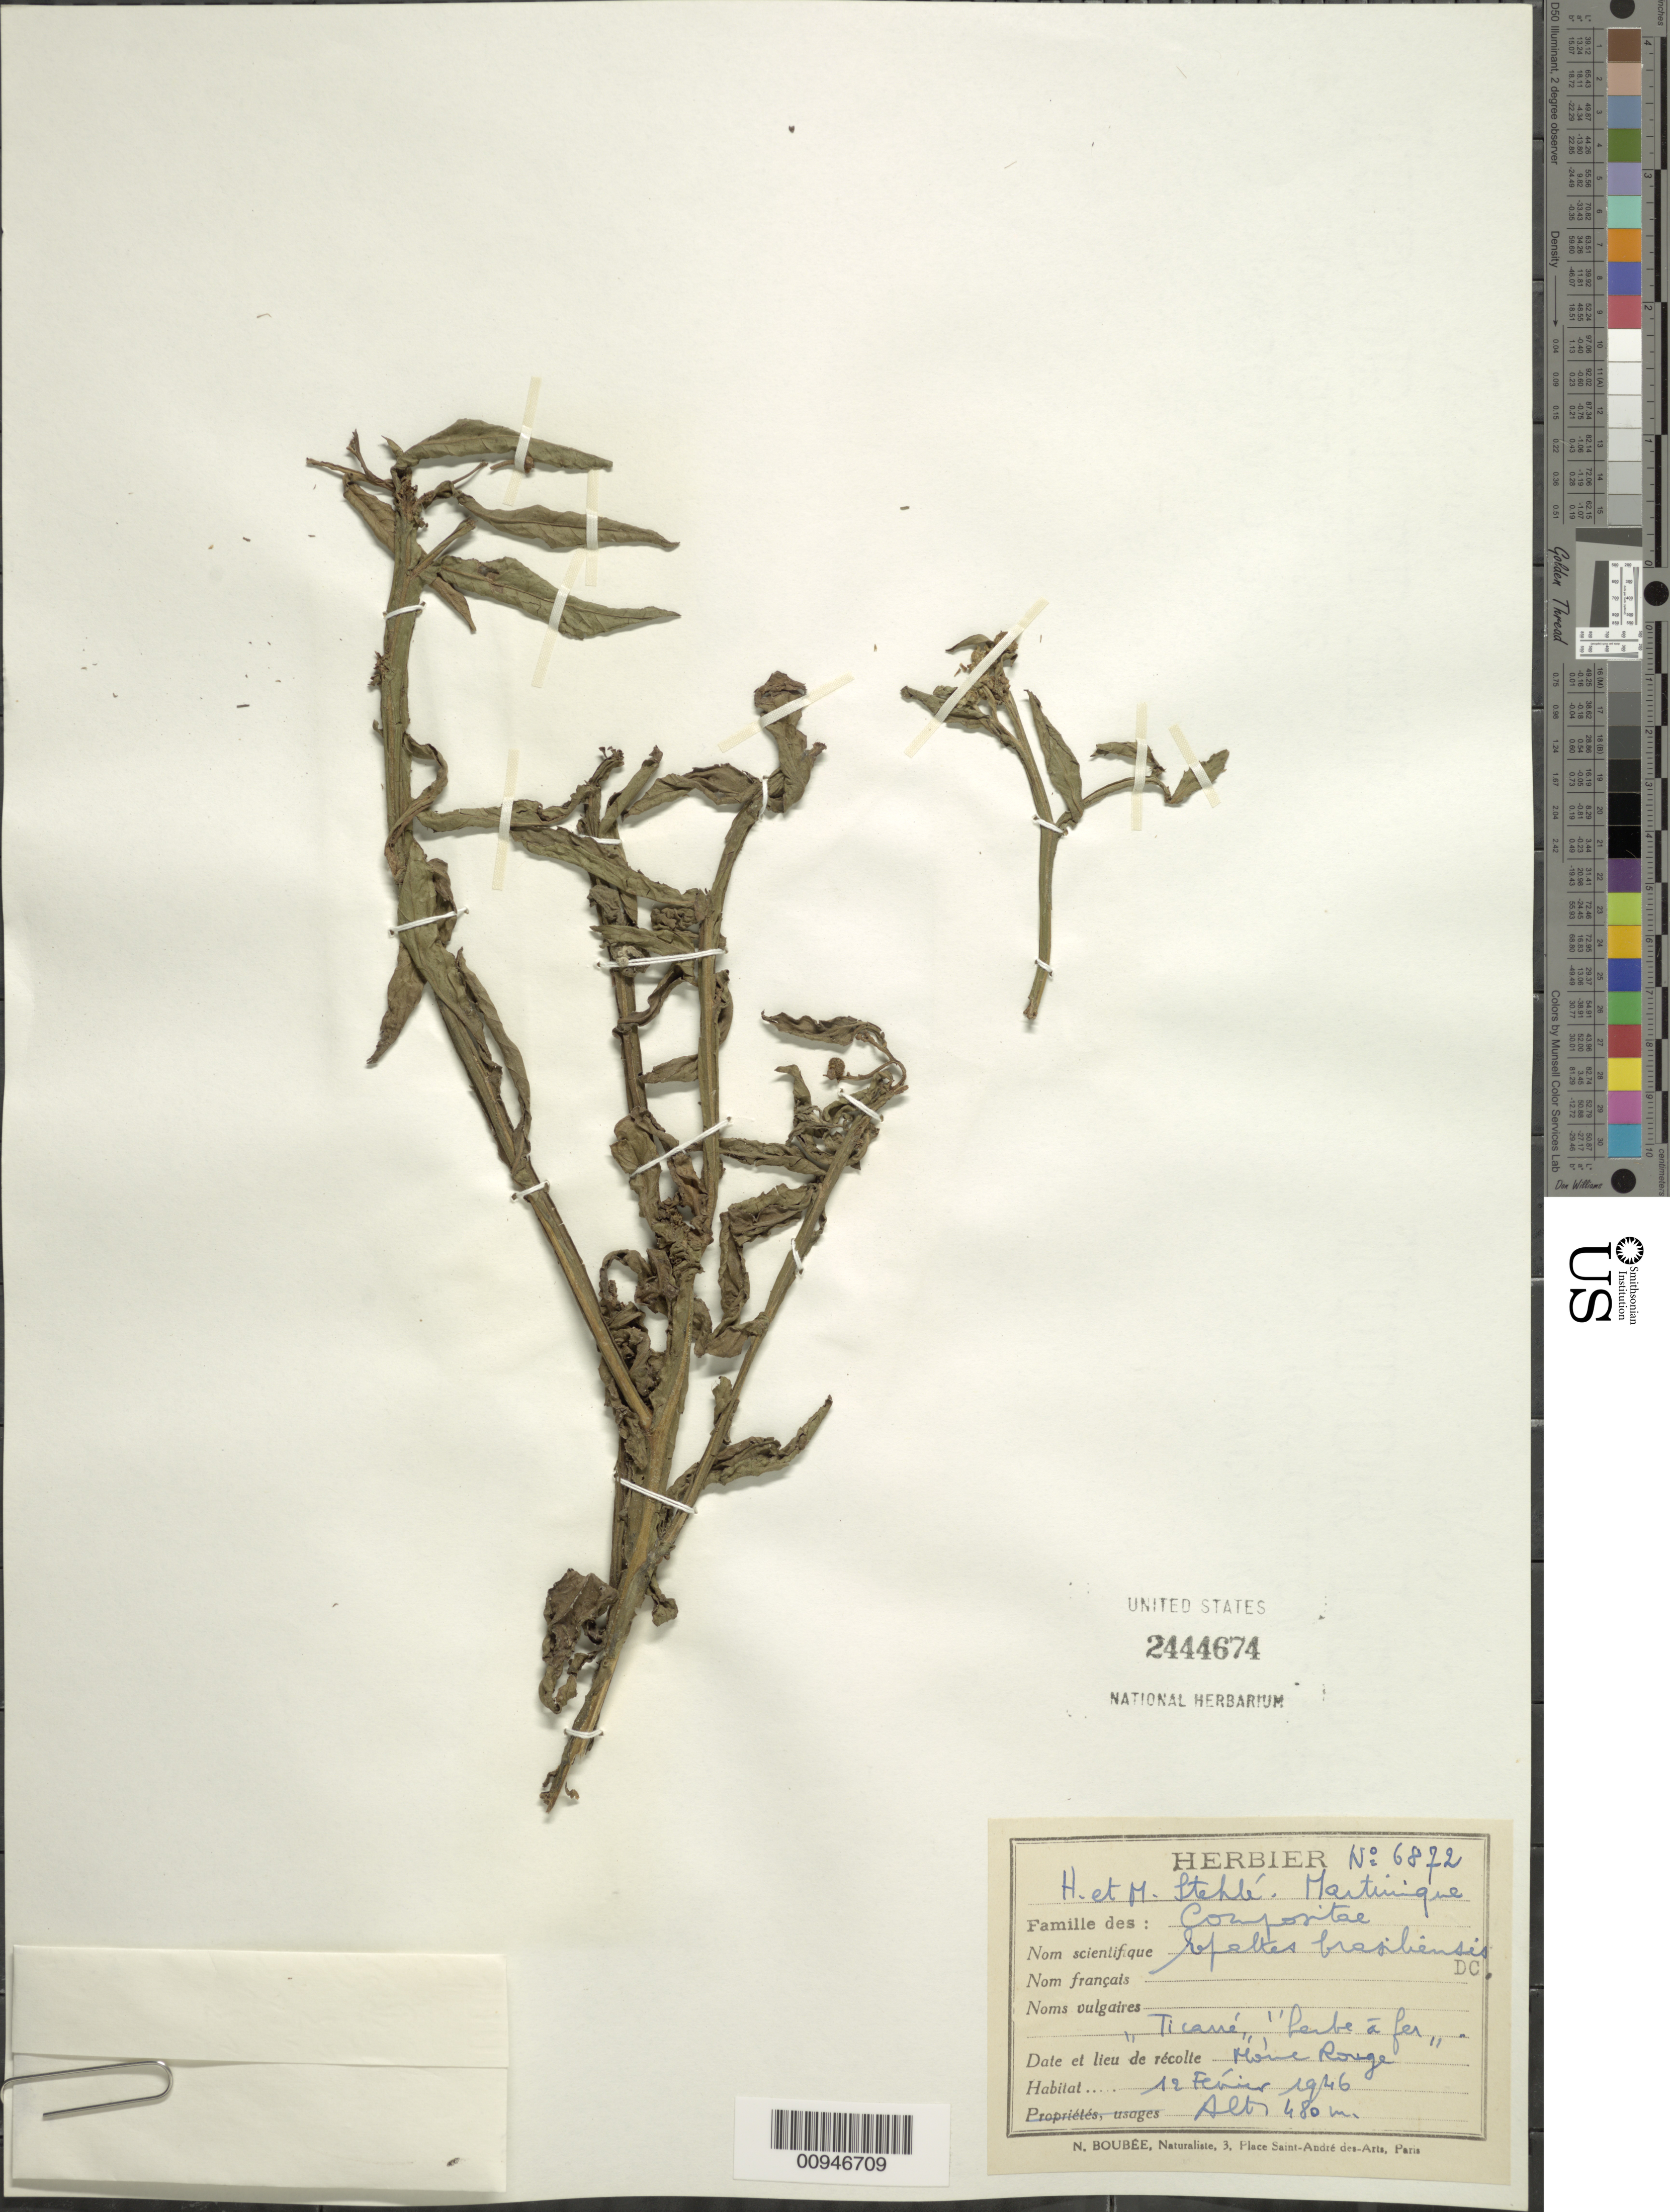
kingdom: Plantae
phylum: Tracheophyta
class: Magnoliopsida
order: Asterales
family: Asteraceae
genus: Epaltes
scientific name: Epaltes brasiliensis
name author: (Link) DC.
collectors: H. Stehlé & M. Stehlé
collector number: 6872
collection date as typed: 12 Feb 1946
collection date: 1946-02-12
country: Martinique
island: Martinique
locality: Morne Rouge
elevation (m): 480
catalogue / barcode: US 2444674